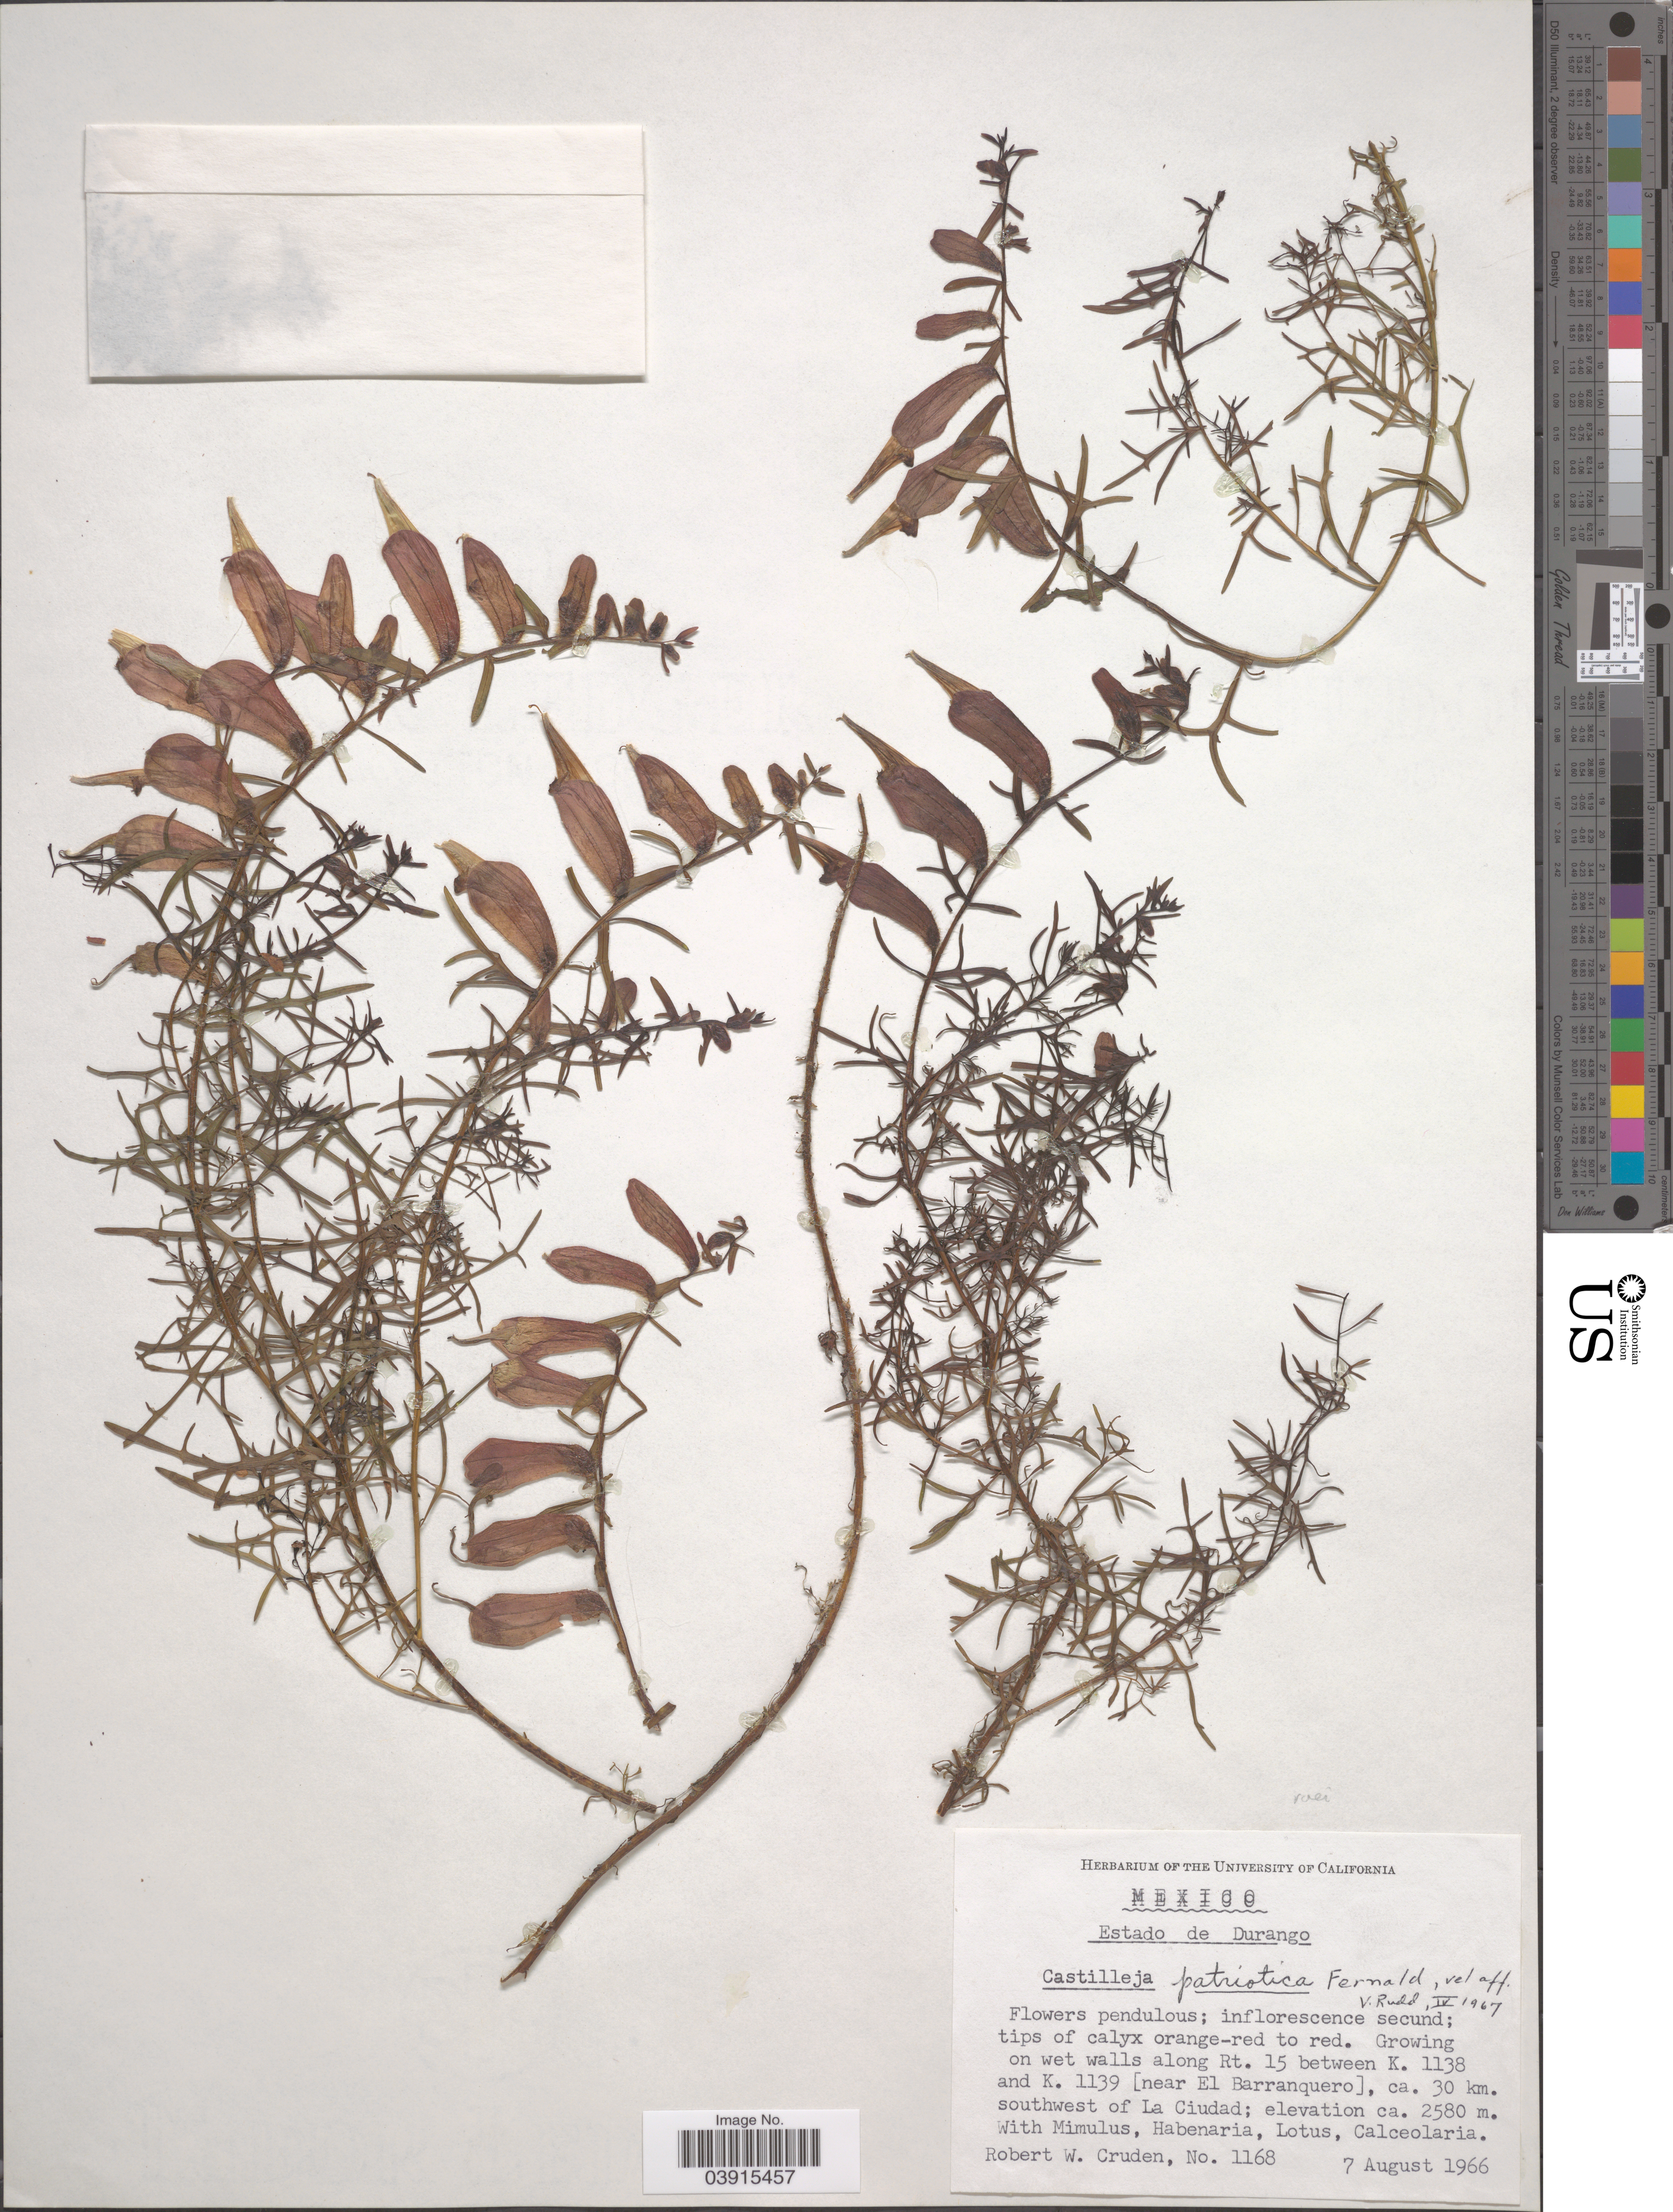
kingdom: Plantae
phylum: Tracheophyta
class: Magnoliopsida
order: Lamiales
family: Orobanchaceae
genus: Castilleja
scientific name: Castilleja roei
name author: Crossw.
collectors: R. W. Cruden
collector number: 1168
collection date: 1966-08-07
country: Mexico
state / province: Durango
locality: Growing on wet walls along Rt. 15 between K. 1138 and K. 1139 [near El Barranquero], ca. 30 km. southwest of La Ciudad.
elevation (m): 2580